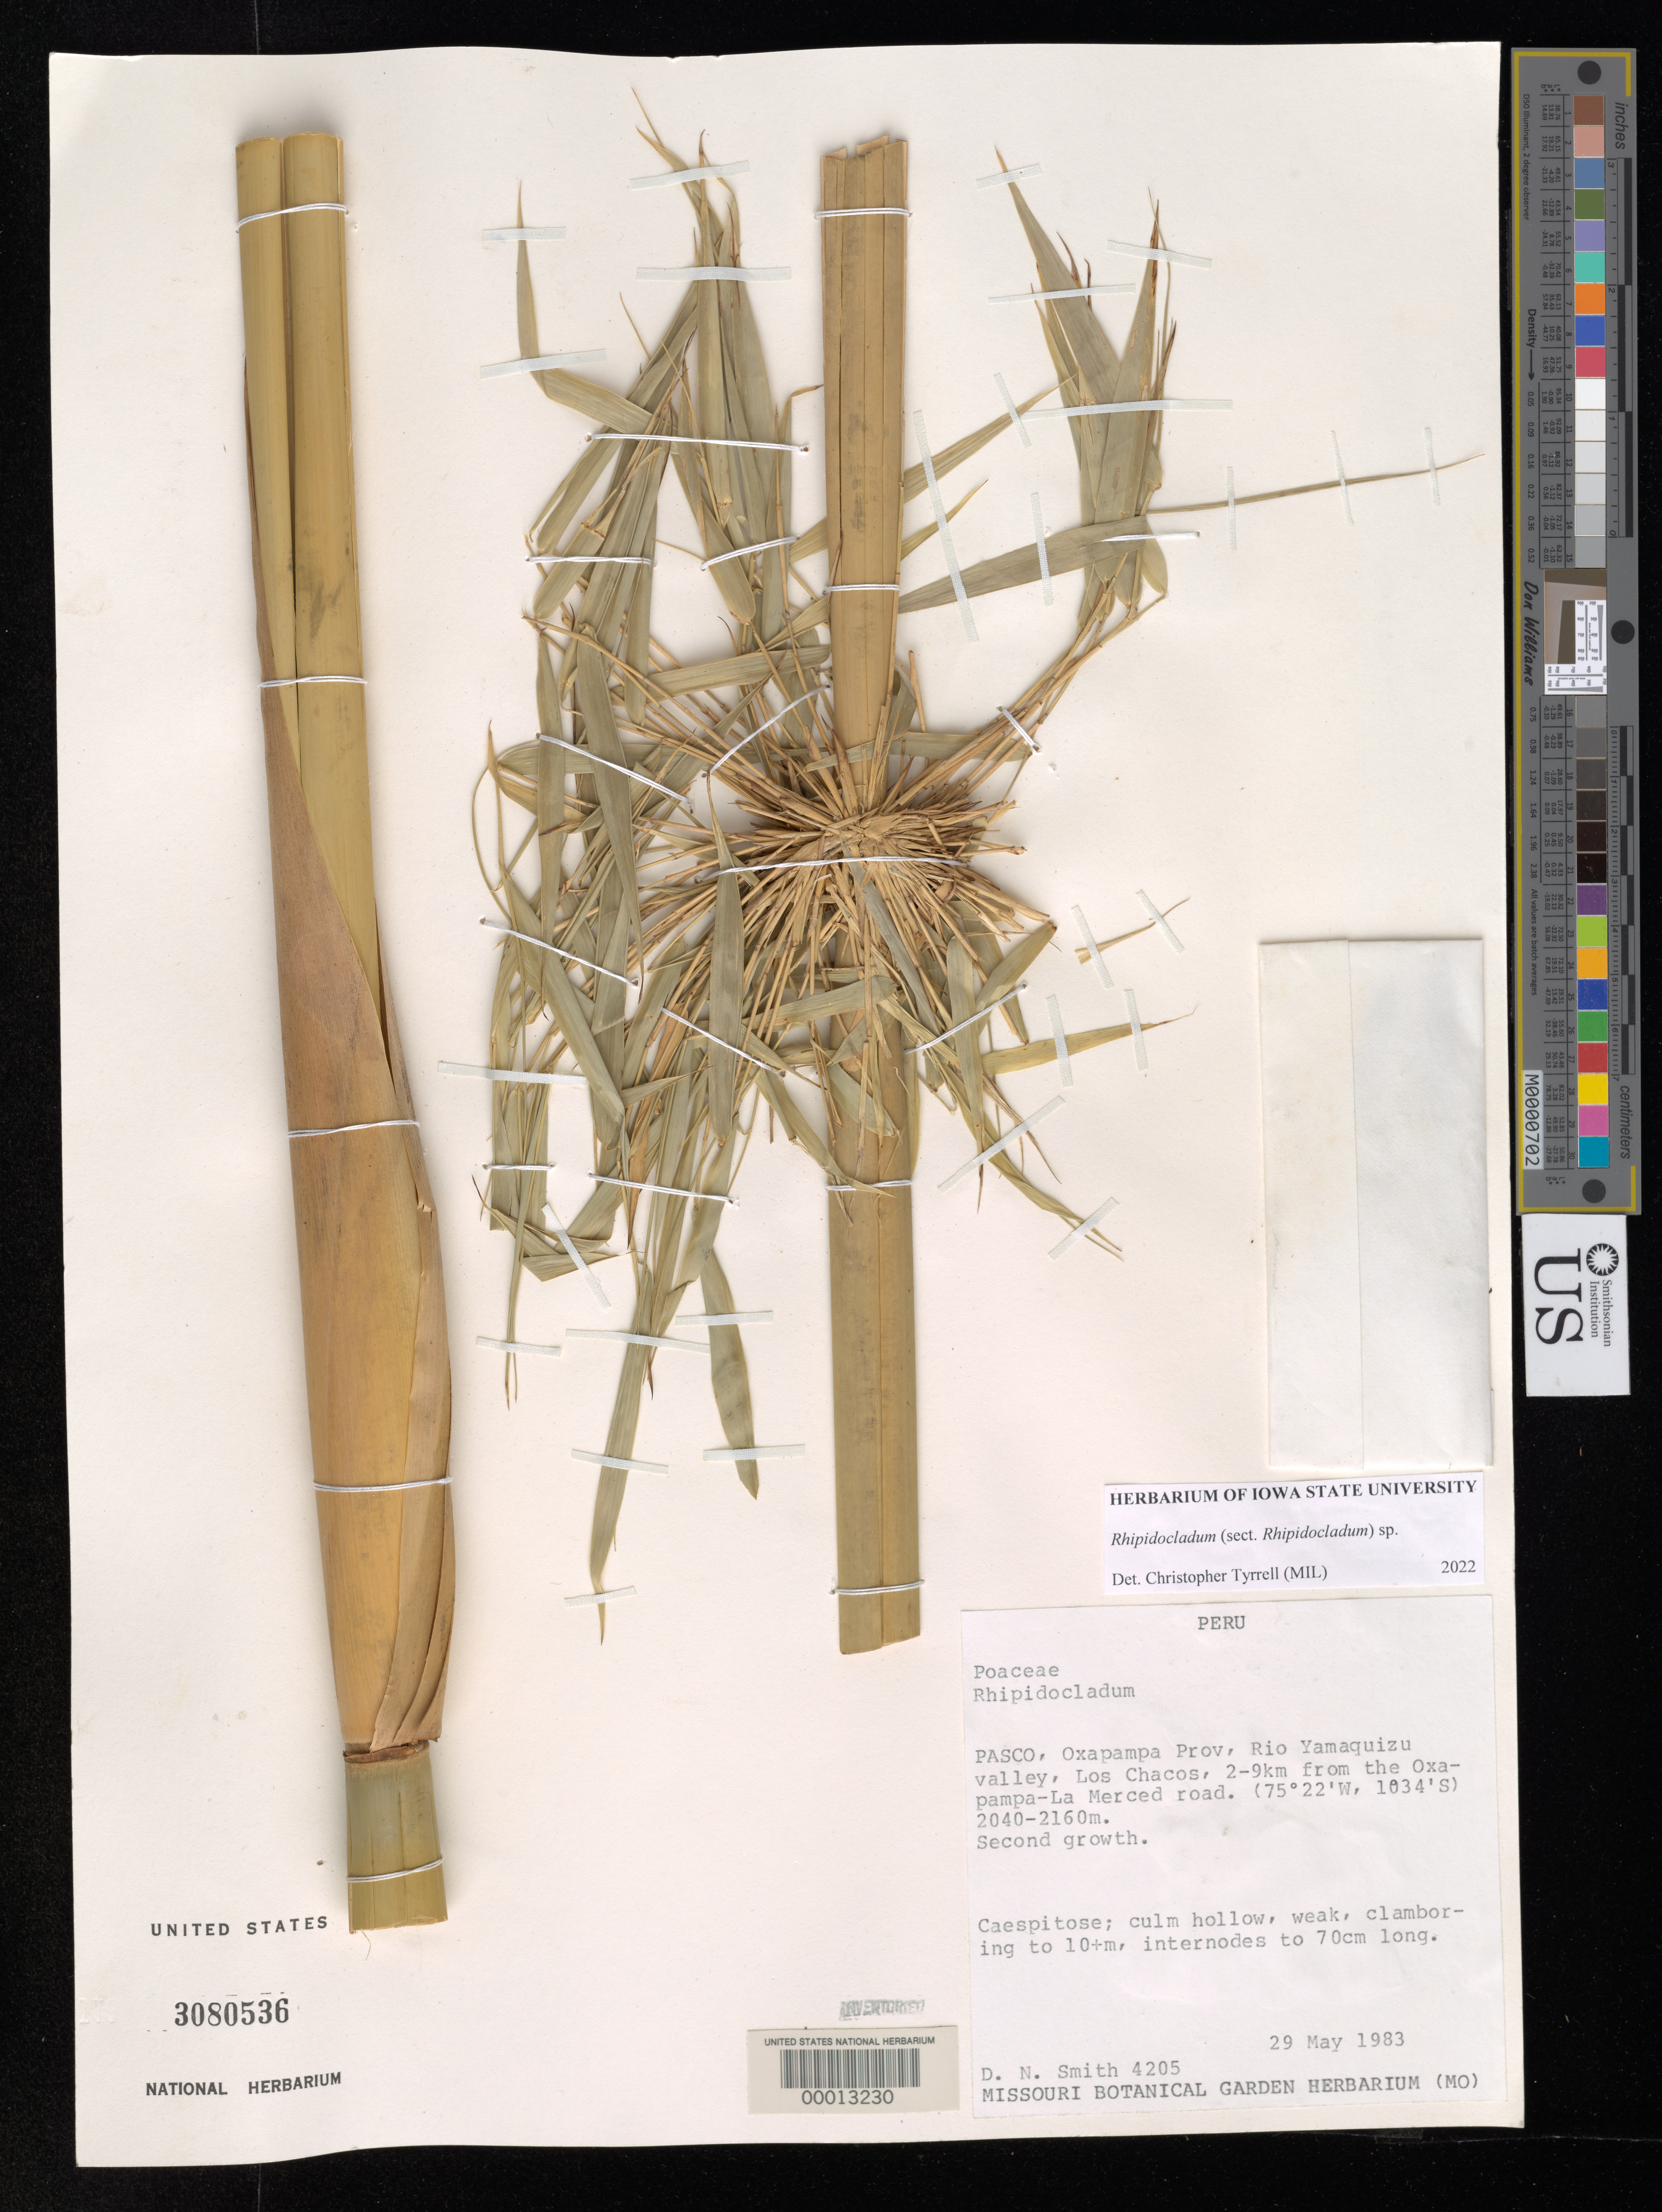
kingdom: Plantae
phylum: Tracheophyta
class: Liliopsida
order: Poales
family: Poaceae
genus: Rhipidocladum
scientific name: Rhipidocladum sp.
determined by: Tyrrell, Christopher D., (MIL), Milwaukee Public Museum (UNITED STATES)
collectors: D. Smith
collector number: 4205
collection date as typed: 29 May 1983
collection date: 1983-05-29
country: Peru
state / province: Pasco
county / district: Oxapampa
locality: Rio Yamaquizu Valley, Los Chacos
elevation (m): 2040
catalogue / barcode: US 3080536